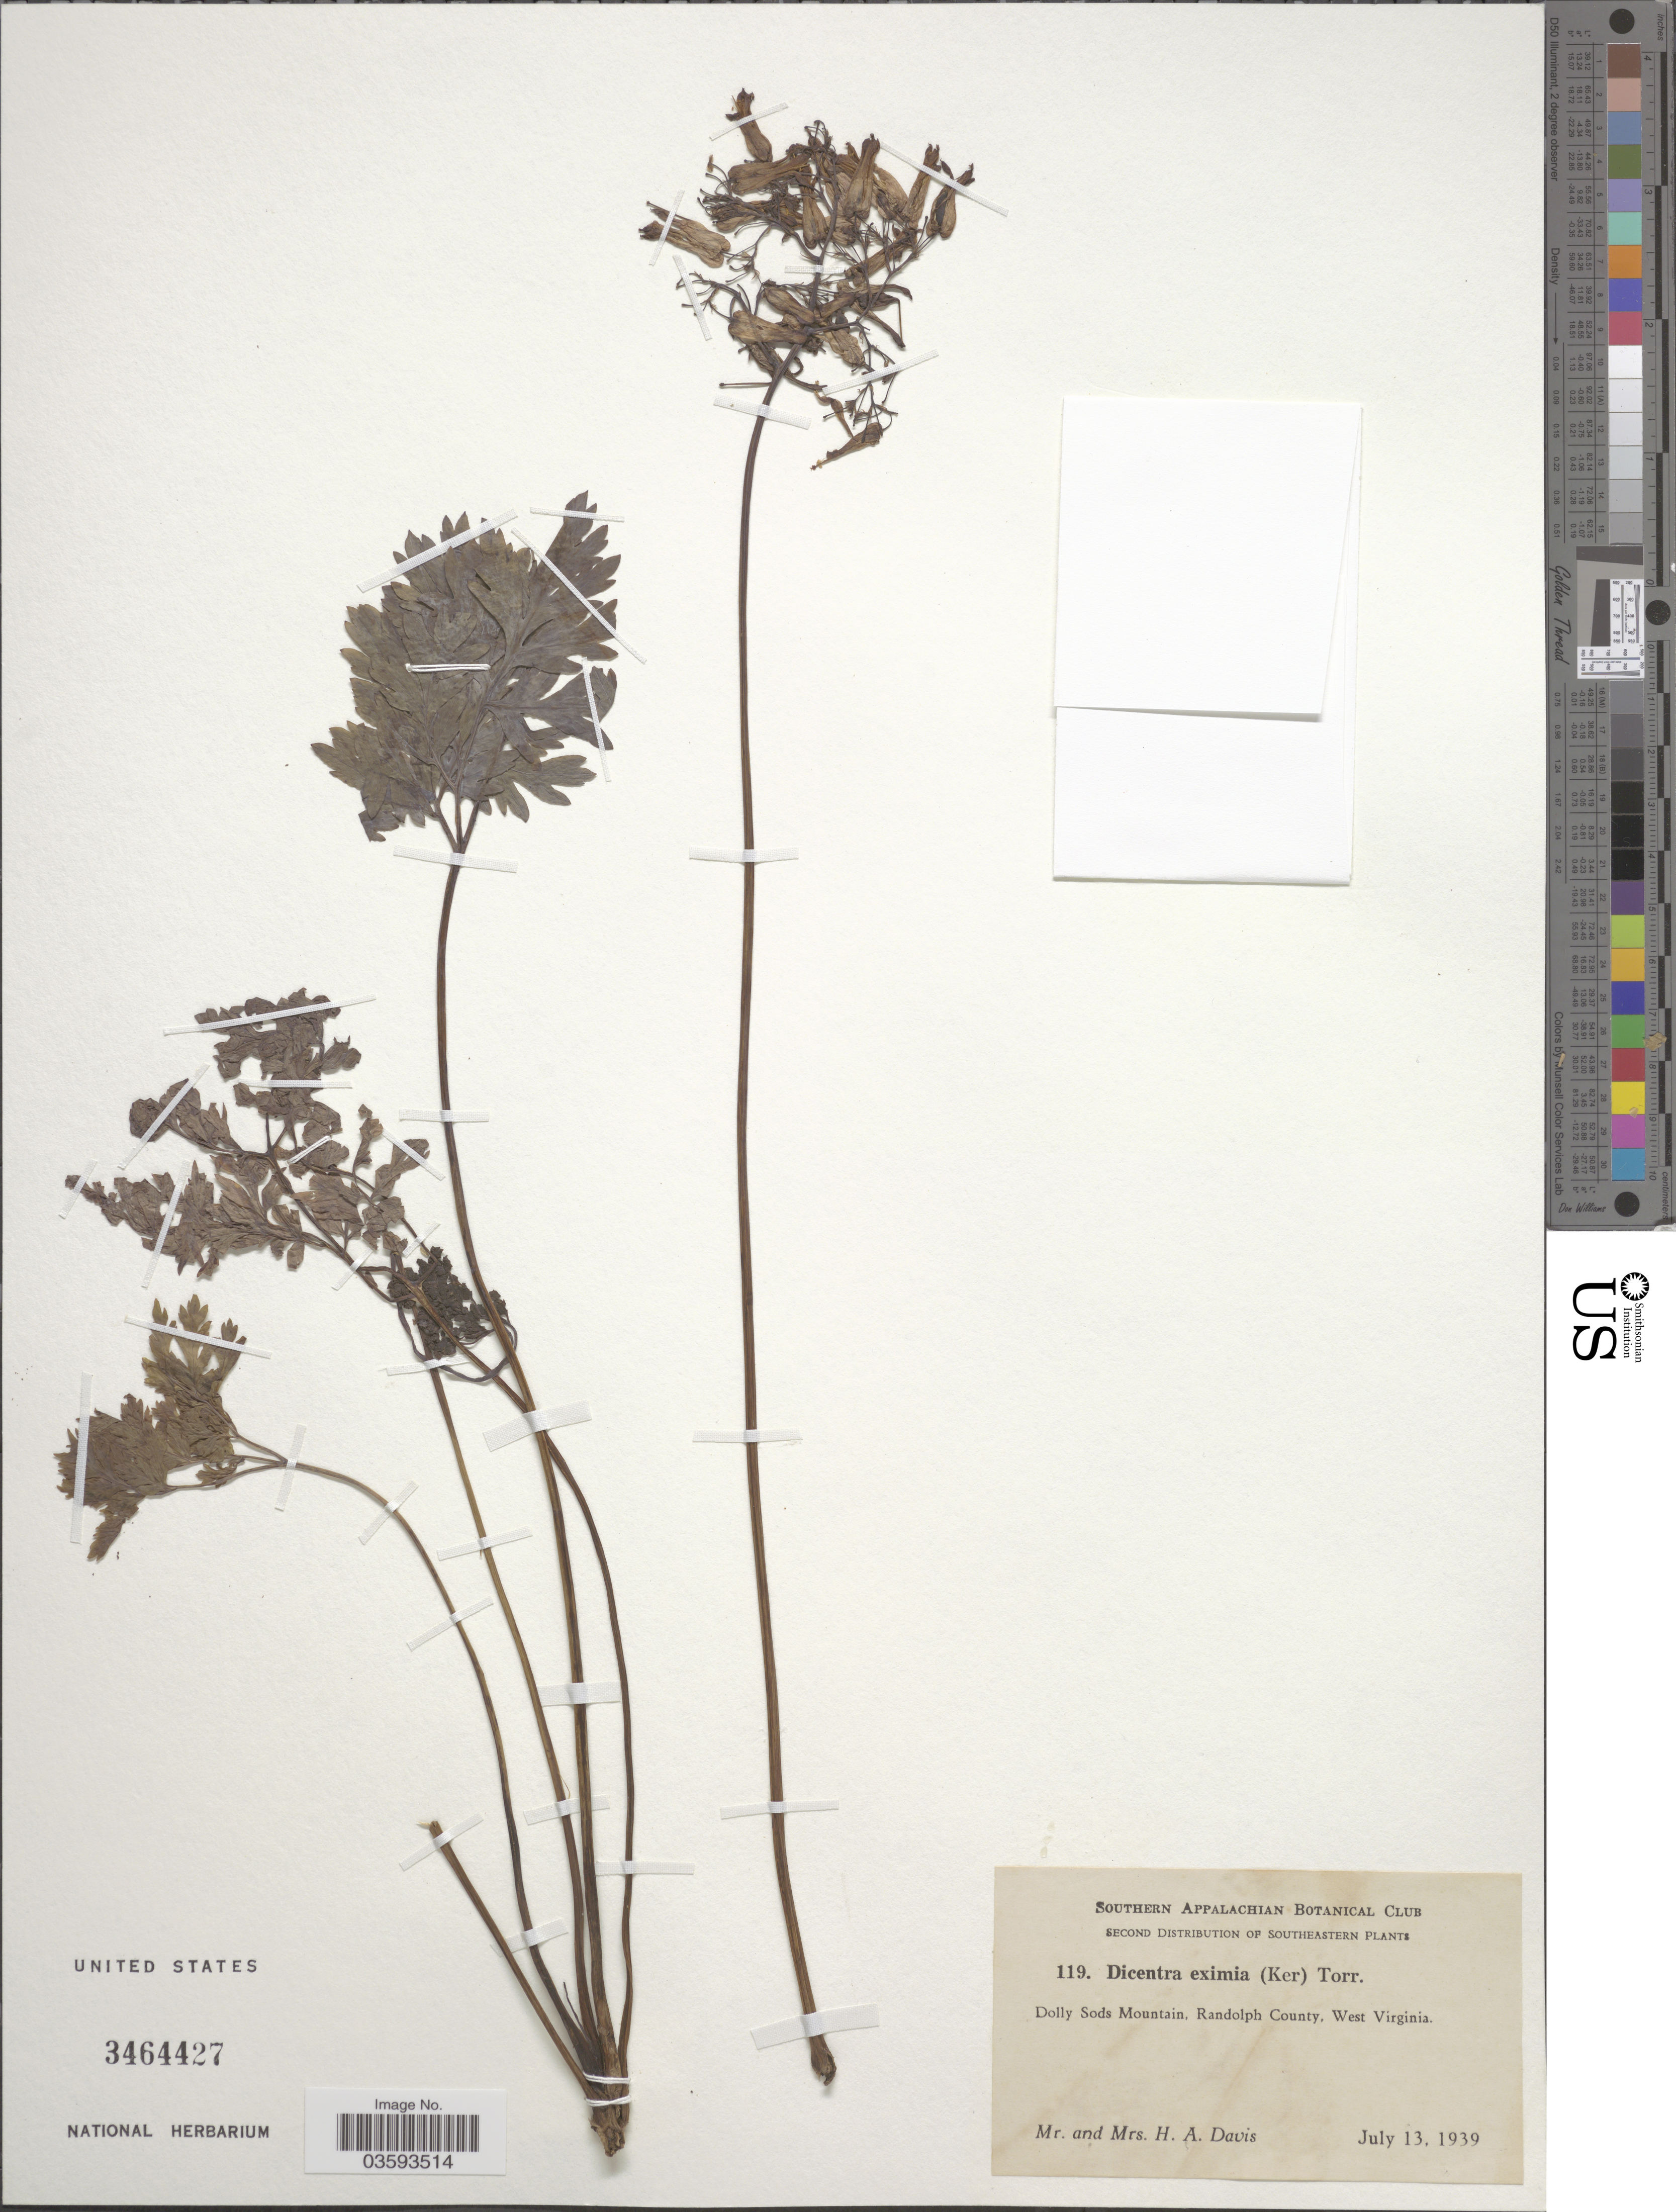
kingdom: Plantae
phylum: Tracheophyta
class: Magnoliopsida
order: Ranunculales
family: Papaveraceae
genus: Dicentra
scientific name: Dicentra eximia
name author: (Ker Gawl.) Torr.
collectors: H. Davis & H. Davis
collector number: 119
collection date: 1939-07-13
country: United States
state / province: West Virginia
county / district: Randolph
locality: Southeastern. Dolly Sods Mountain, Randolph County.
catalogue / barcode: US 3464427